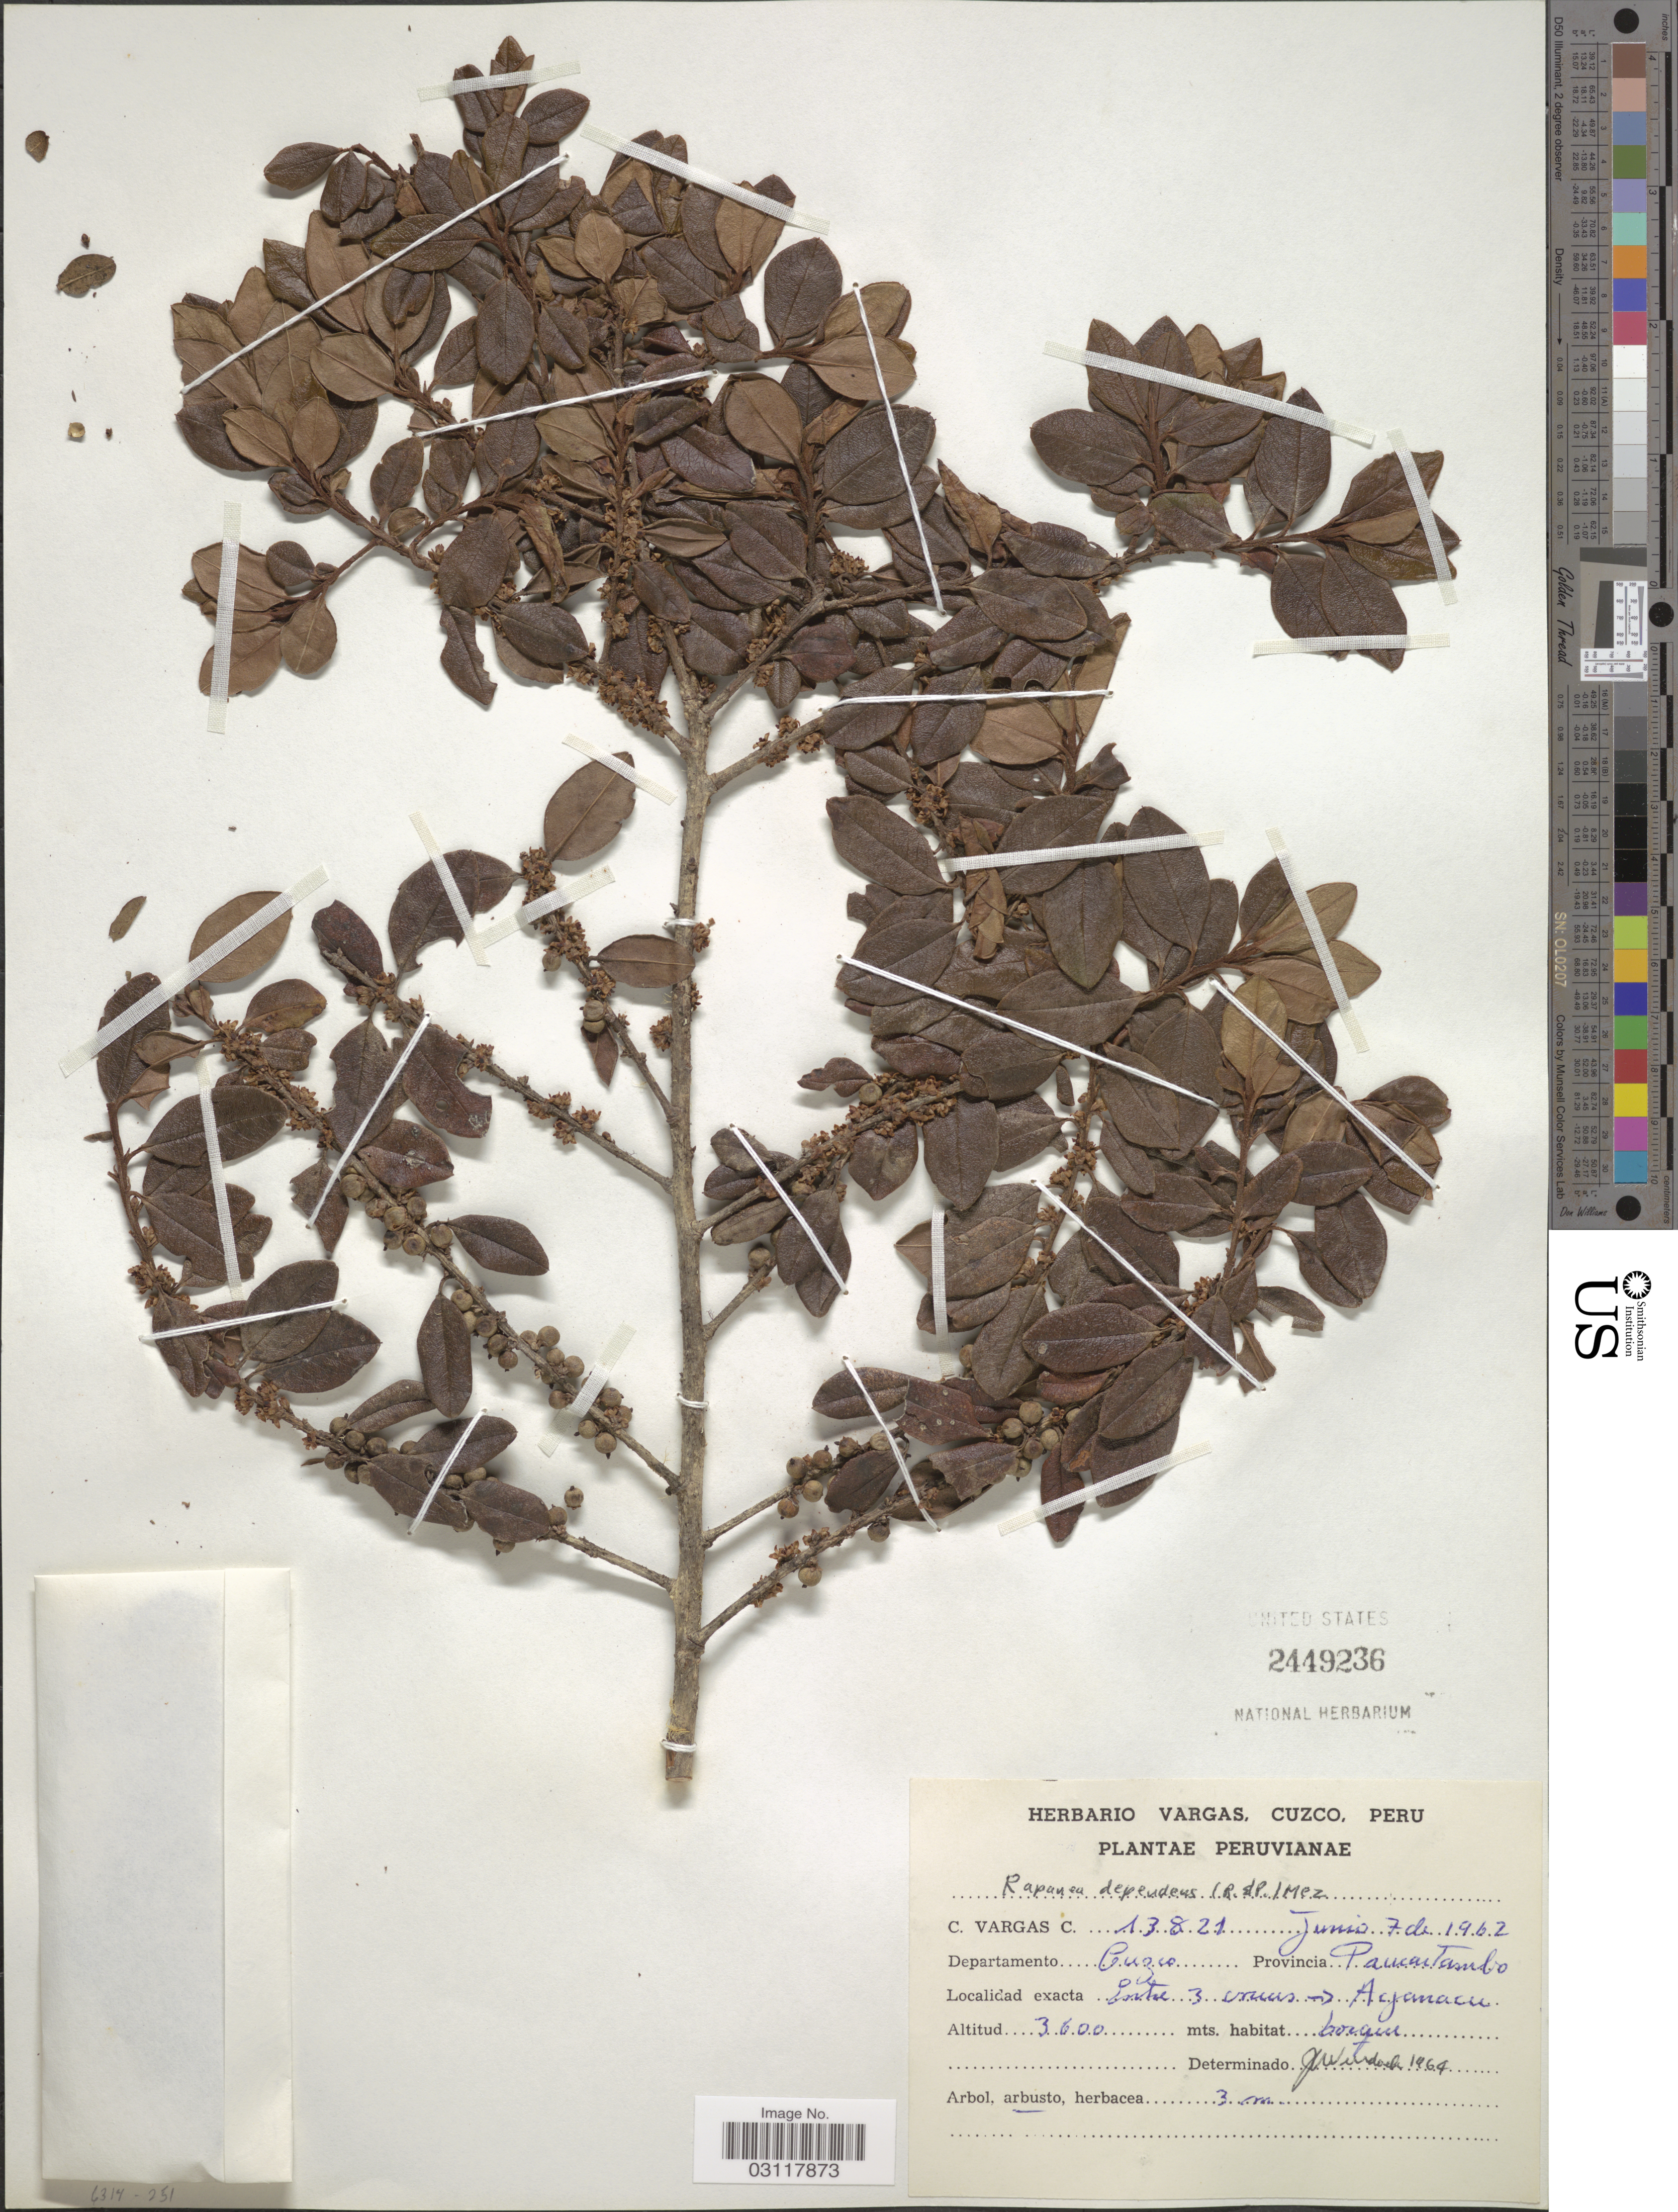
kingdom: Plantae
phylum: Tracheophyta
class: Magnoliopsida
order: Ericales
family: Primulaceae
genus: Rapanea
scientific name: Rapanea dependens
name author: (Ruiz & Pav.) Mez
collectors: C. Vargas Calderón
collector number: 13821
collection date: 1962-06-07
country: Peru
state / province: Cusco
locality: Departamento Cuzco. Provincia Paucartambo. Entre 3 cruces -> Acjanacu.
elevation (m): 3600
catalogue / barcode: US 2449236